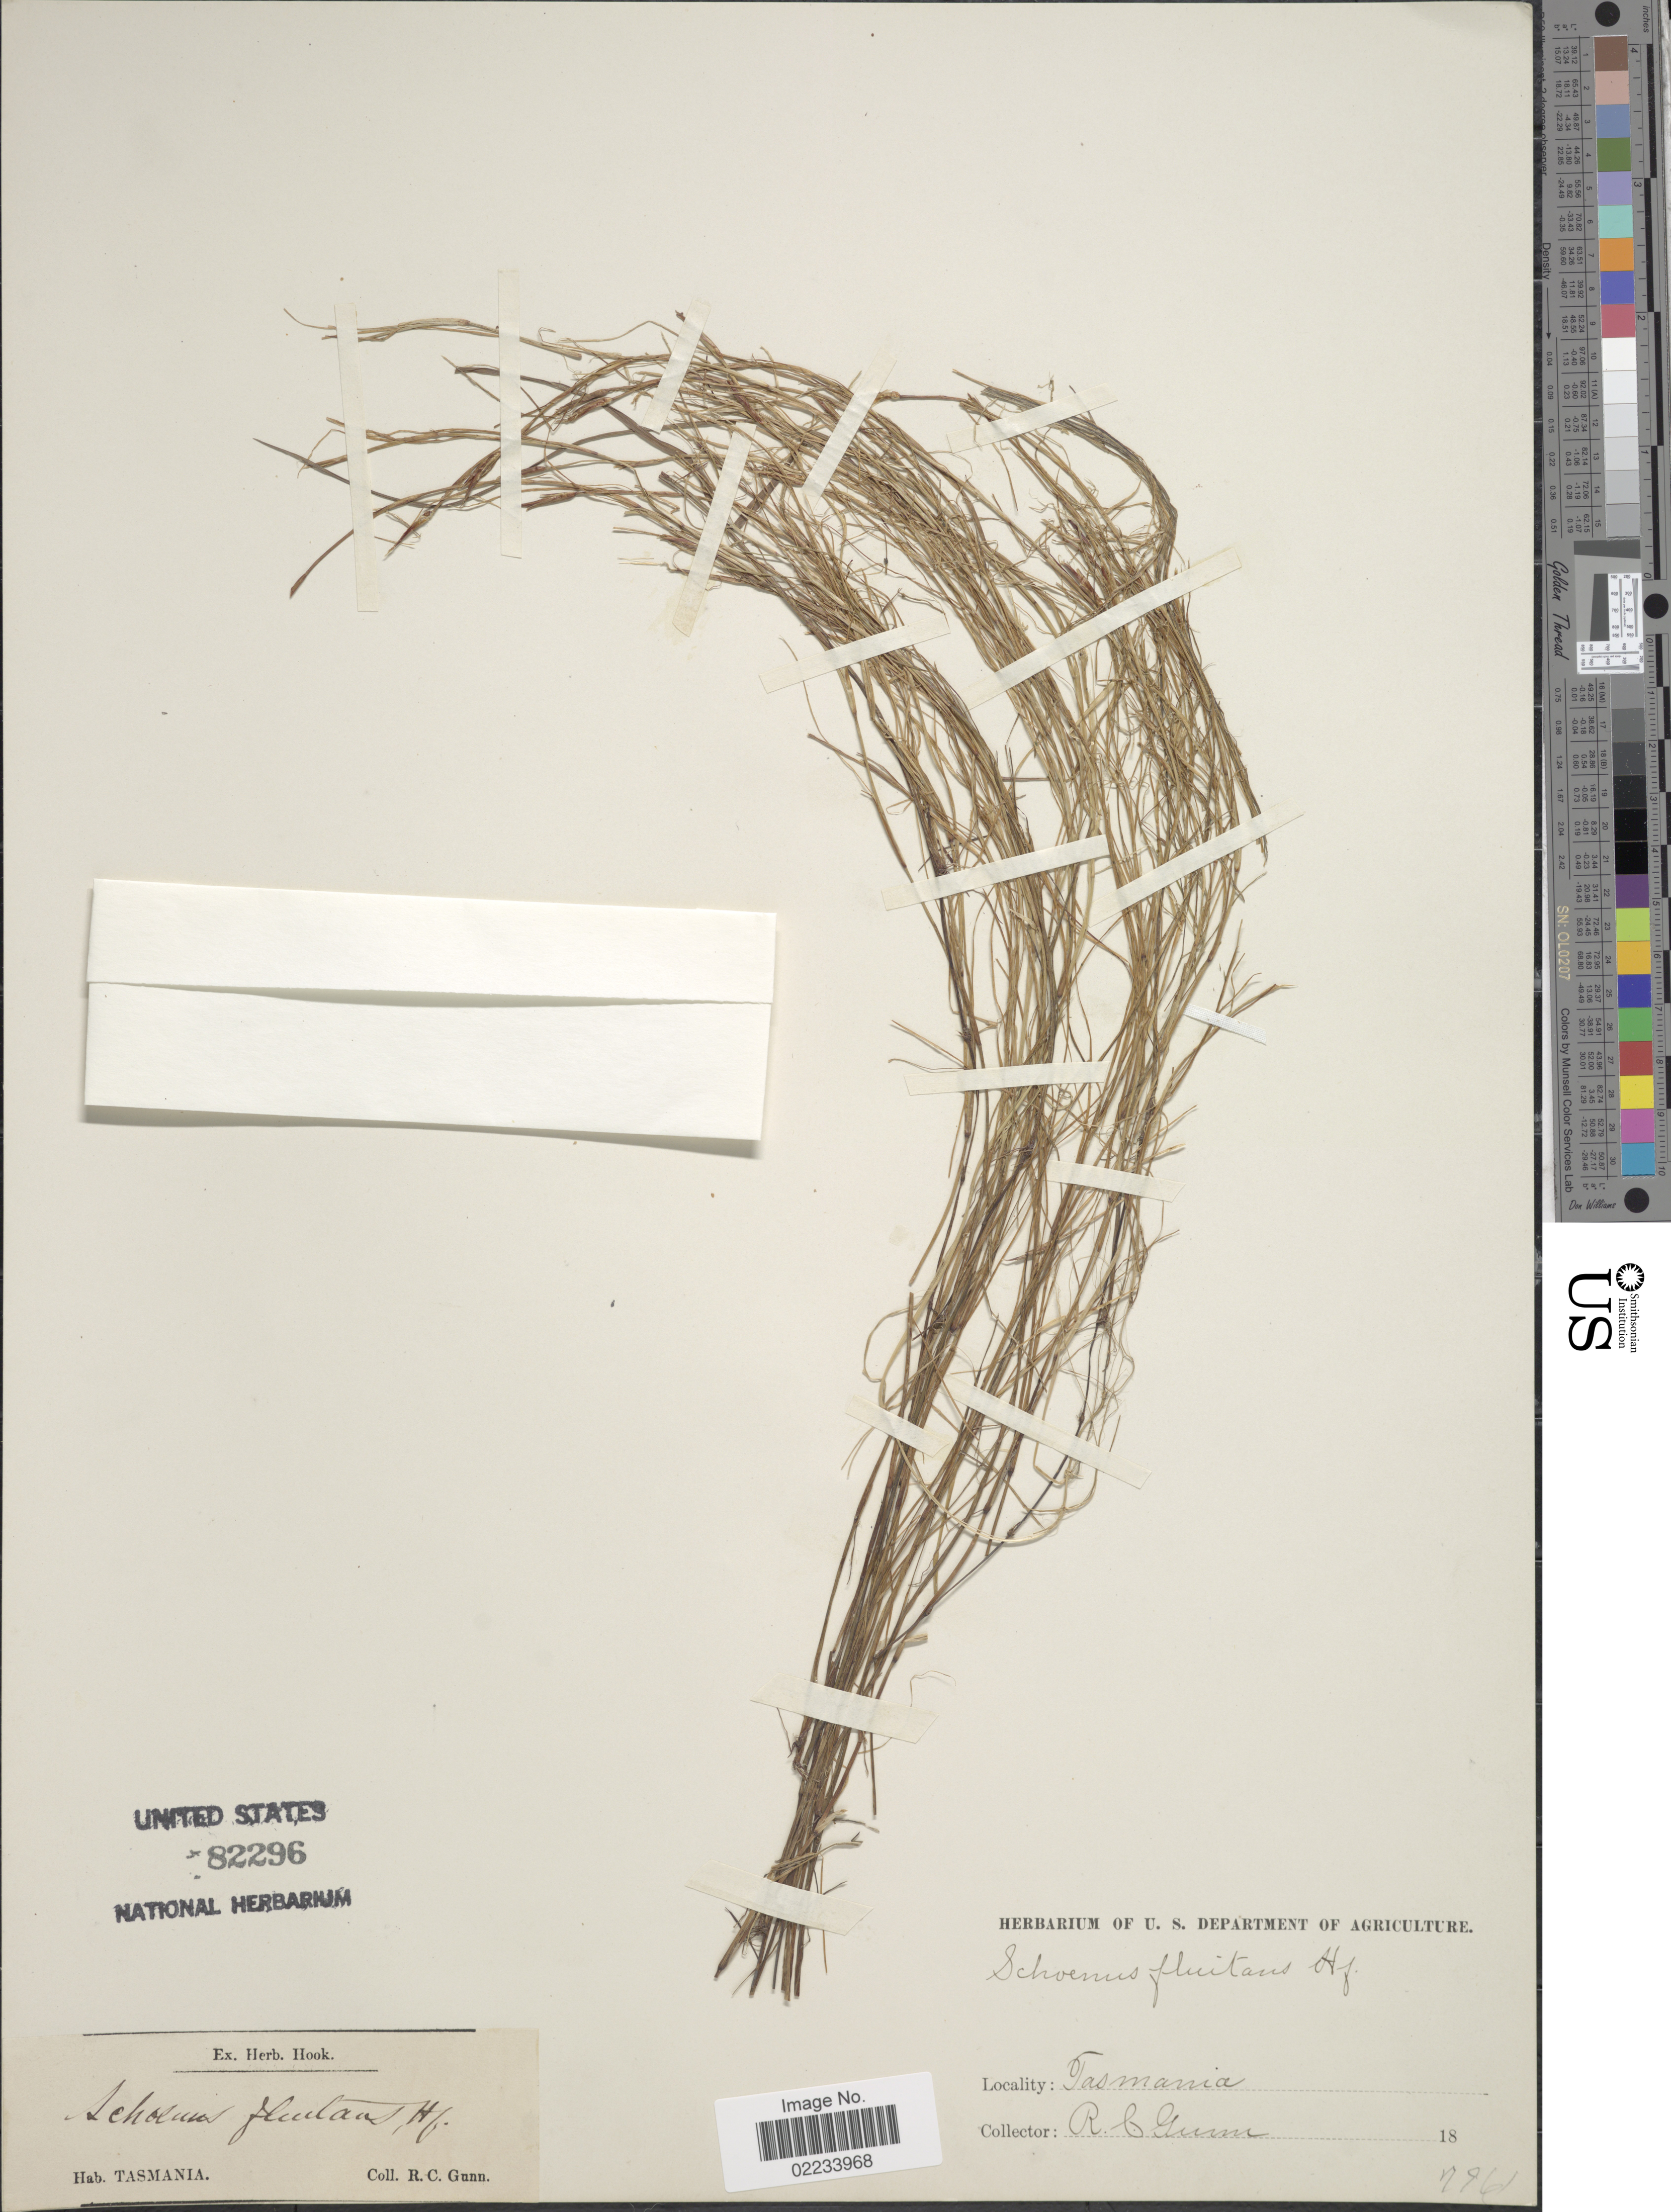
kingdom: Plantae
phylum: Tracheophyta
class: Liliopsida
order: Poales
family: Cyperaceae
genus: Schoenus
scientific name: Schoenus fluitans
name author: Hook. f.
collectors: R. Gunn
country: Australia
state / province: Tasmania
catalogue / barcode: US 82296